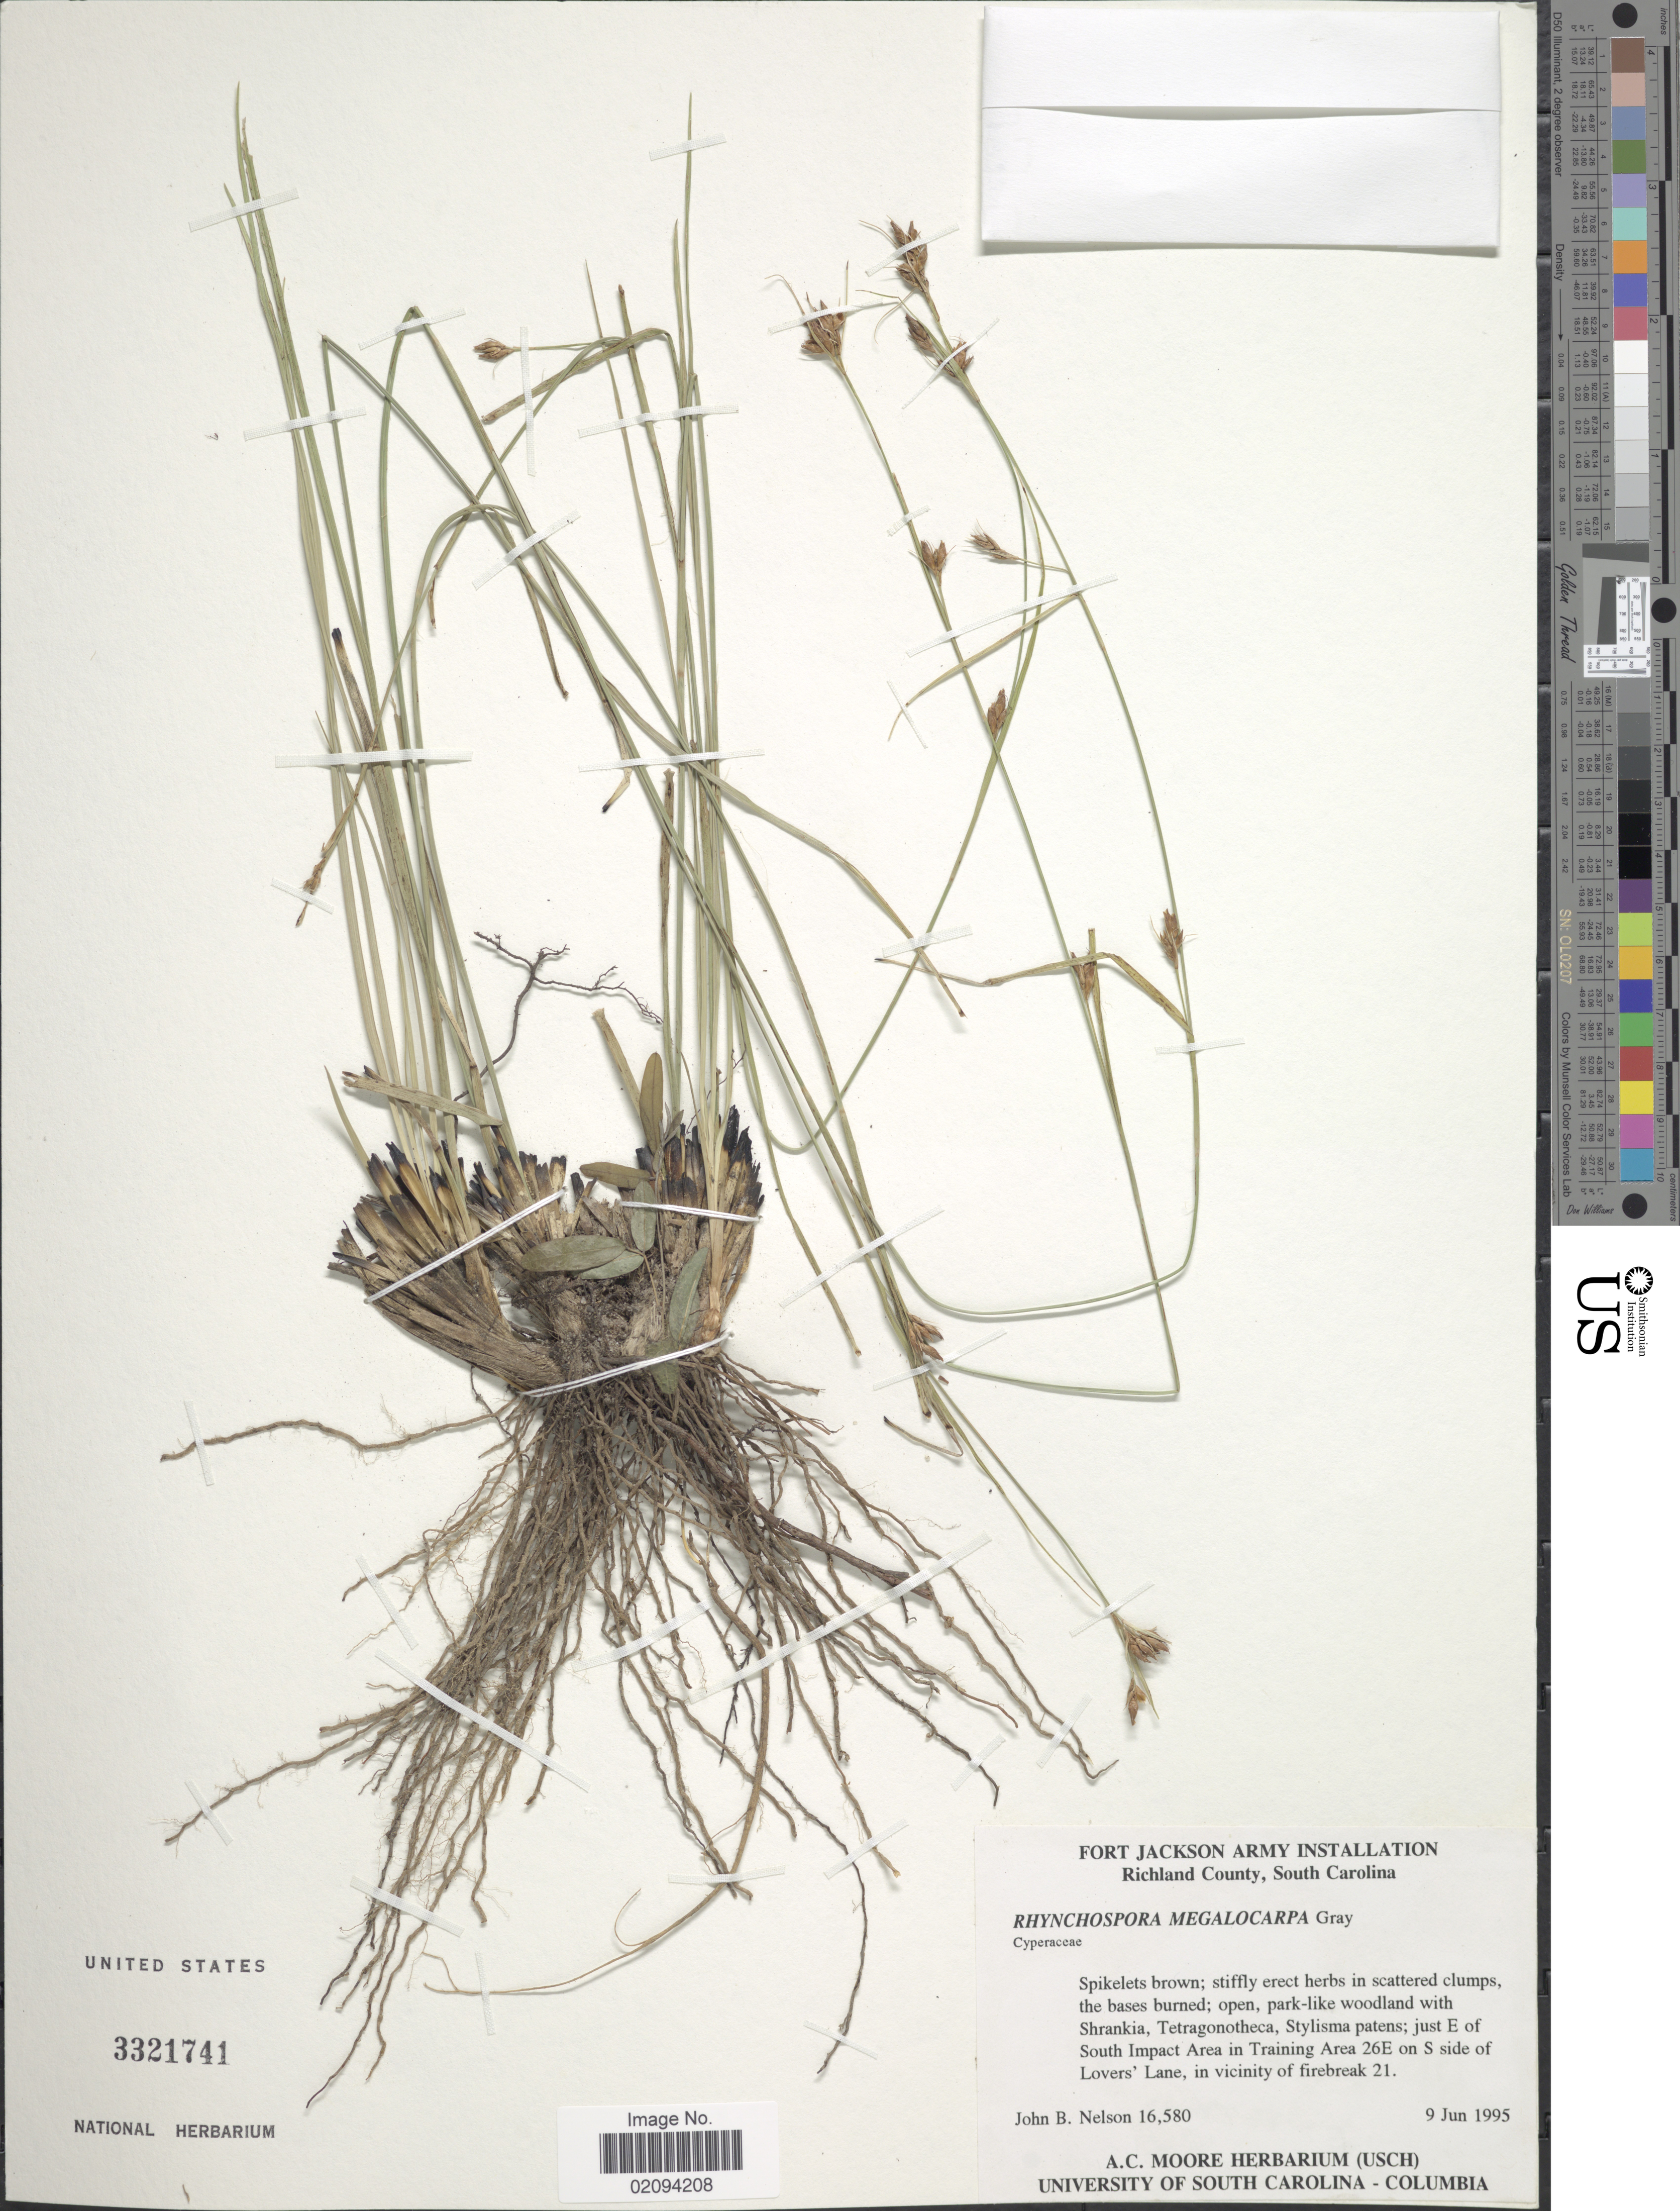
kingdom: Plantae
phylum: Tracheophyta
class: Liliopsida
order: Poales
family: Cyperaceae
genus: Rhynchospora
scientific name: Rhynchospora megalocarpa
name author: A. Gray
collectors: J. Nelson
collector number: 16580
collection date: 1995-06-09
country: United States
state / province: South Carolina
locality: Richland County. Just E of South Impact Area in Training Area 26E on S side of Lovers' Lane, in vicinity of firebreak 21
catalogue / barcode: US 3321741